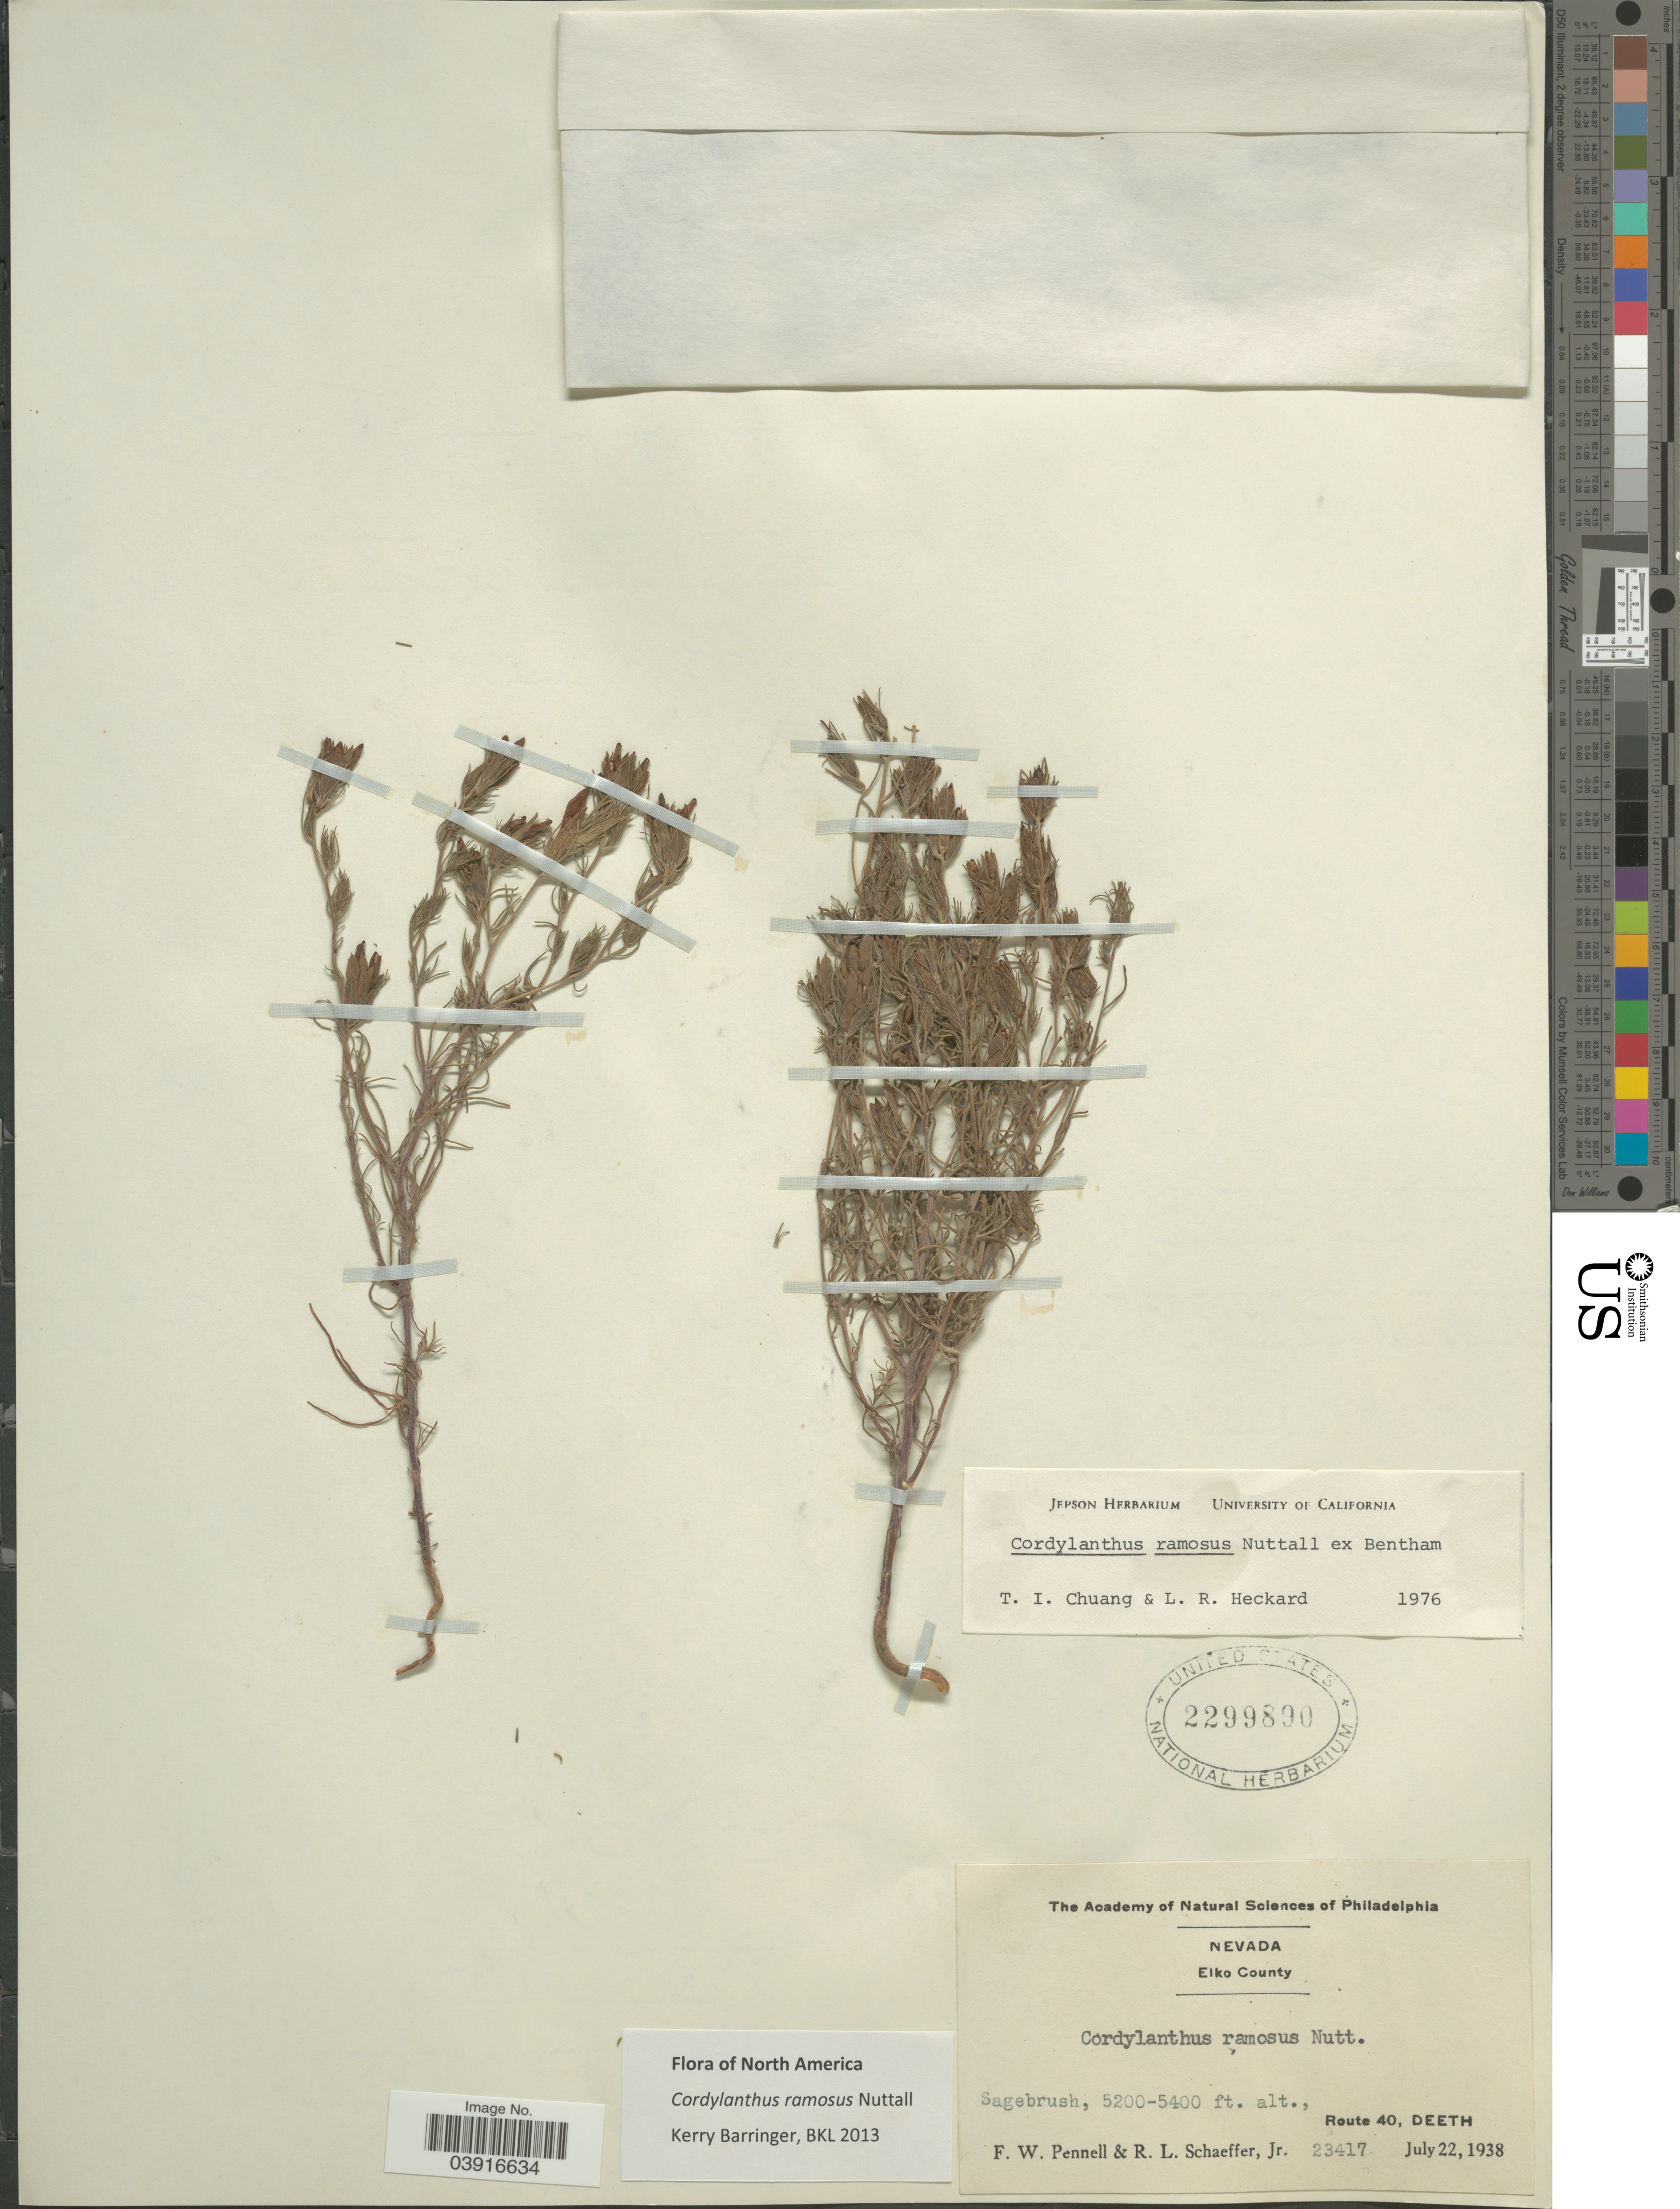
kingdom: Plantae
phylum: Tracheophyta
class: Magnoliopsida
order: Lamiales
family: Orobanchaceae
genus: Cordylanthus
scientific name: Cordylanthus ramosus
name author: Nutt. ex Benth.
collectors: F. W. Pennell & R. L. Schaeffer Jr.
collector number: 23417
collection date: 1938-07-22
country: United States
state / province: Nevada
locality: Elko County. Sagebrush, Route 40, Deeth.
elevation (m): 1585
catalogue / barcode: US 2299890